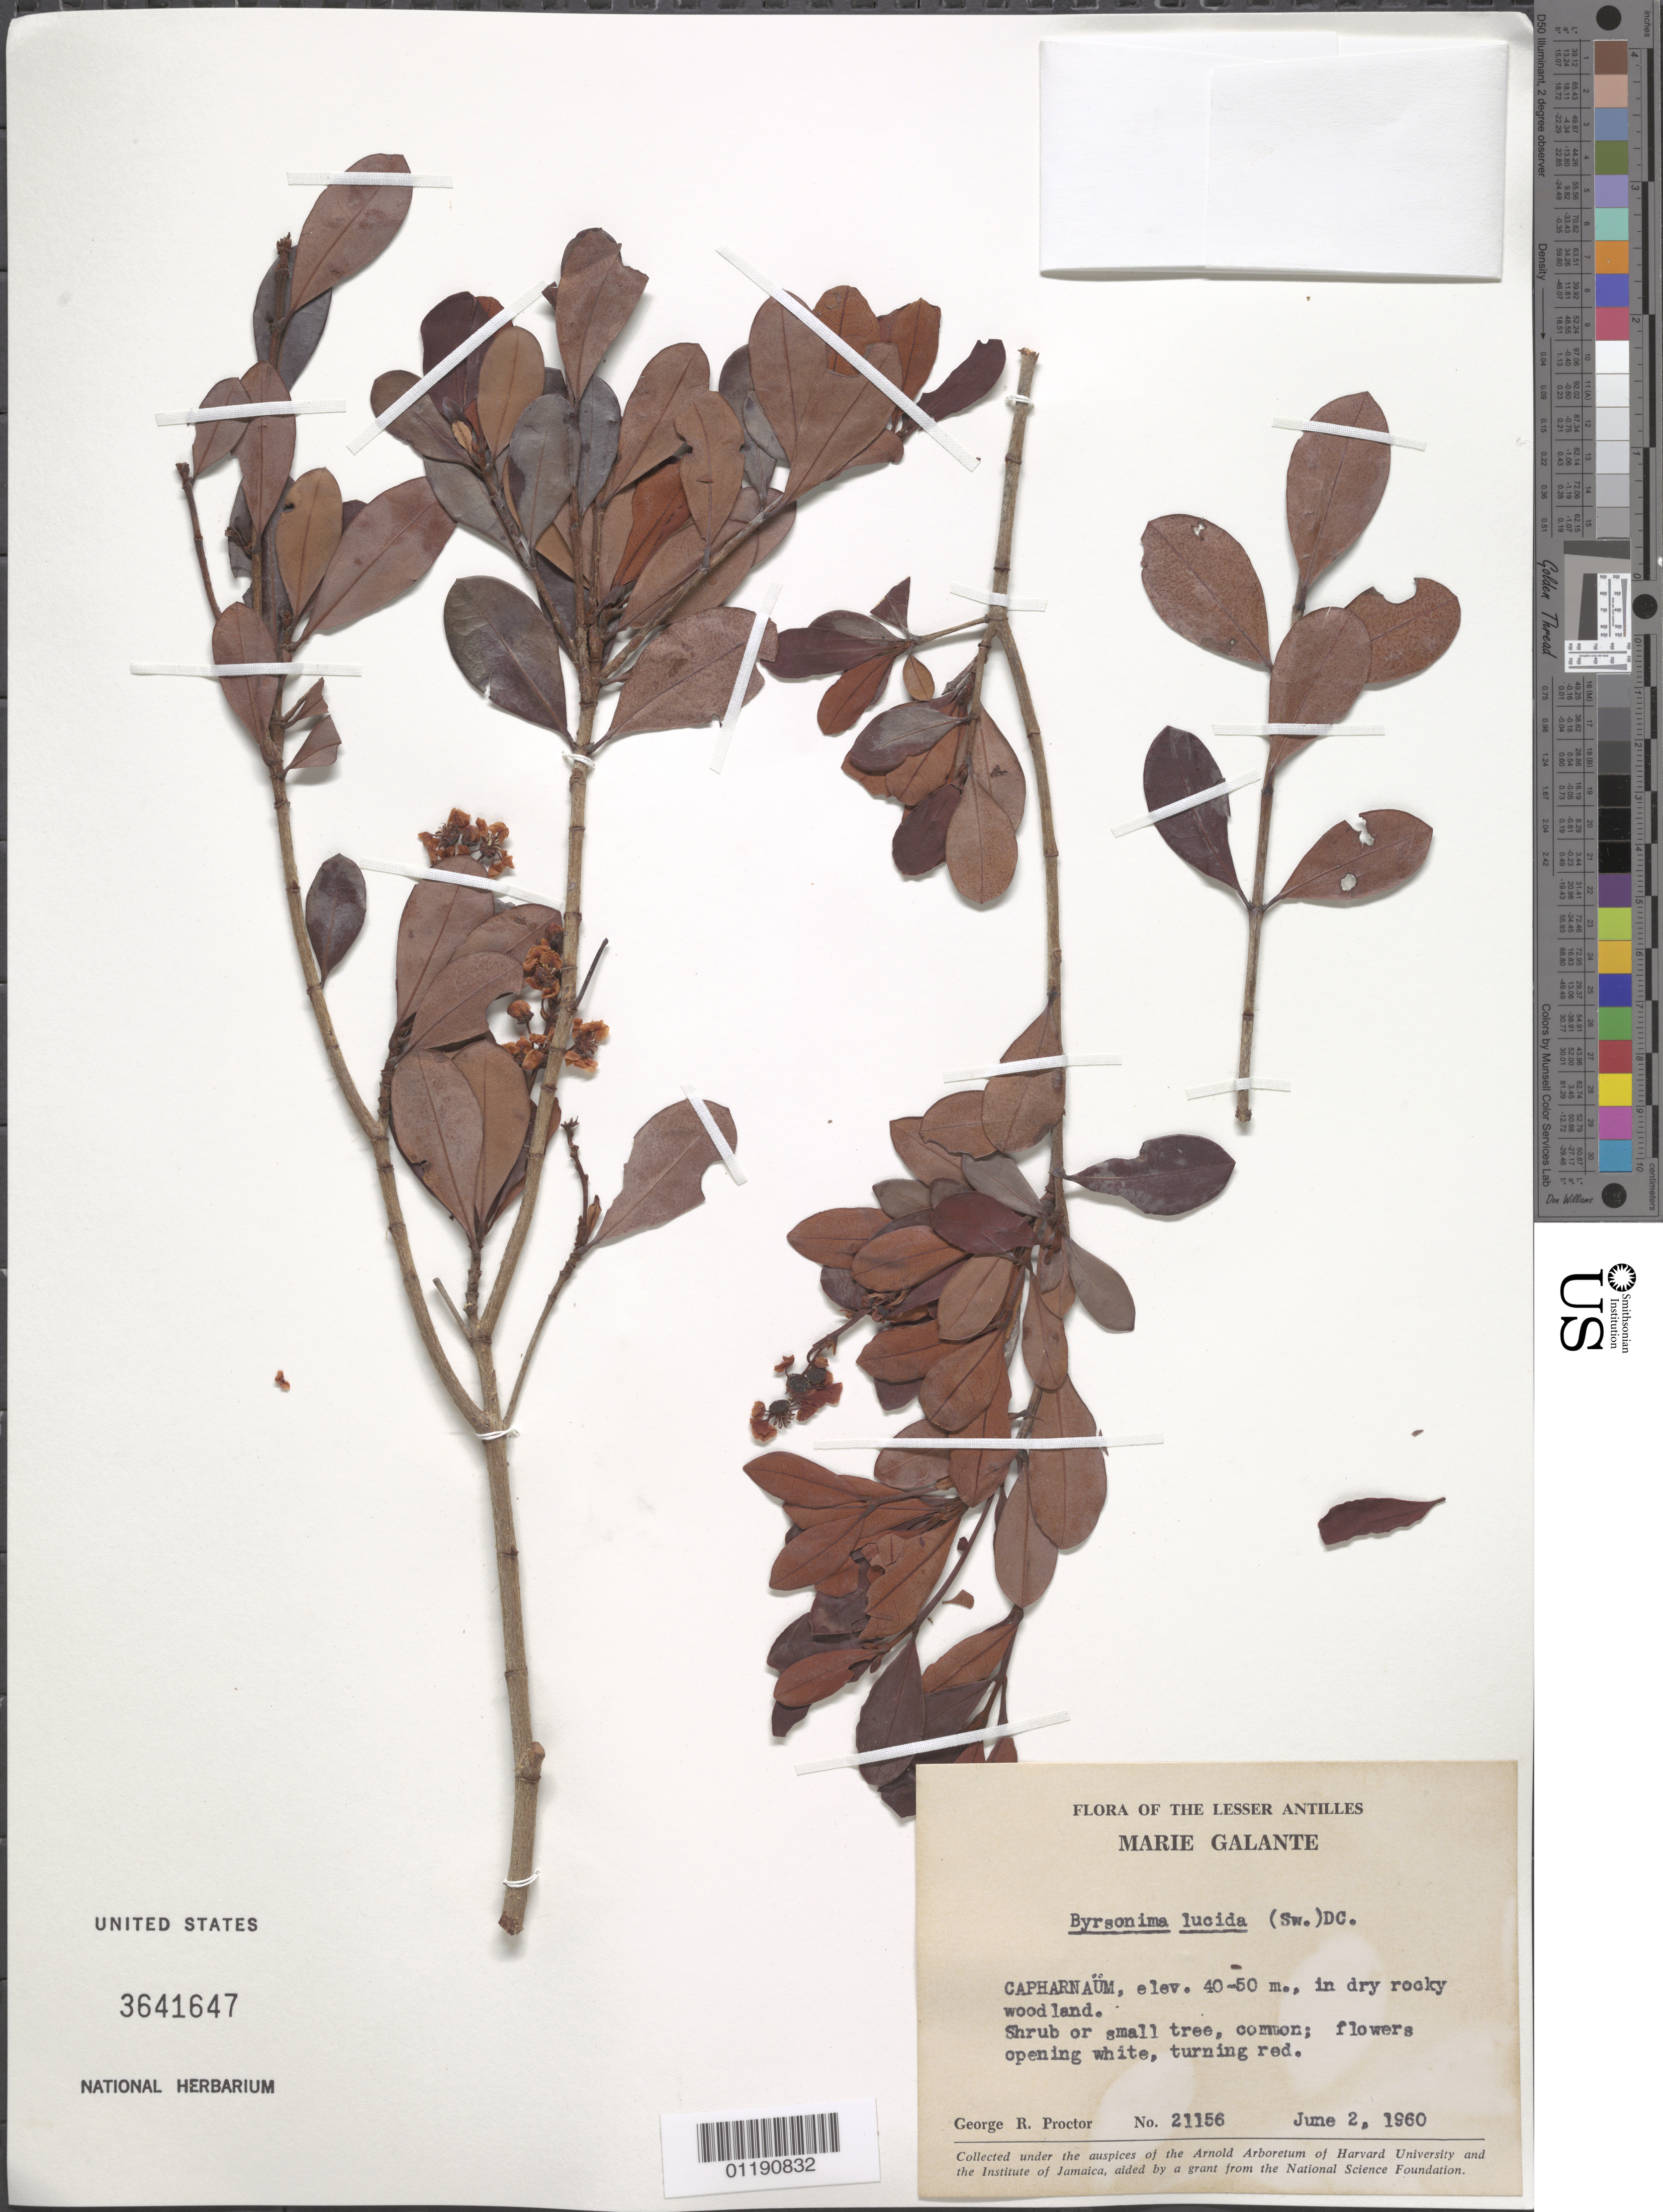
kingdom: Plantae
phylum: Tracheophyta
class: Magnoliopsida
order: Malpighiales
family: Malpighiaceae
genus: Byrsonima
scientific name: Byrsonima lucida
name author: (Mill.) DC.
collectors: G. R. Proctor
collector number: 21156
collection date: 1960-06-02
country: Guadeloupe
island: Marie Galante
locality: Marie Galante. Capharnaüm.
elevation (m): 40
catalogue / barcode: US 3641647